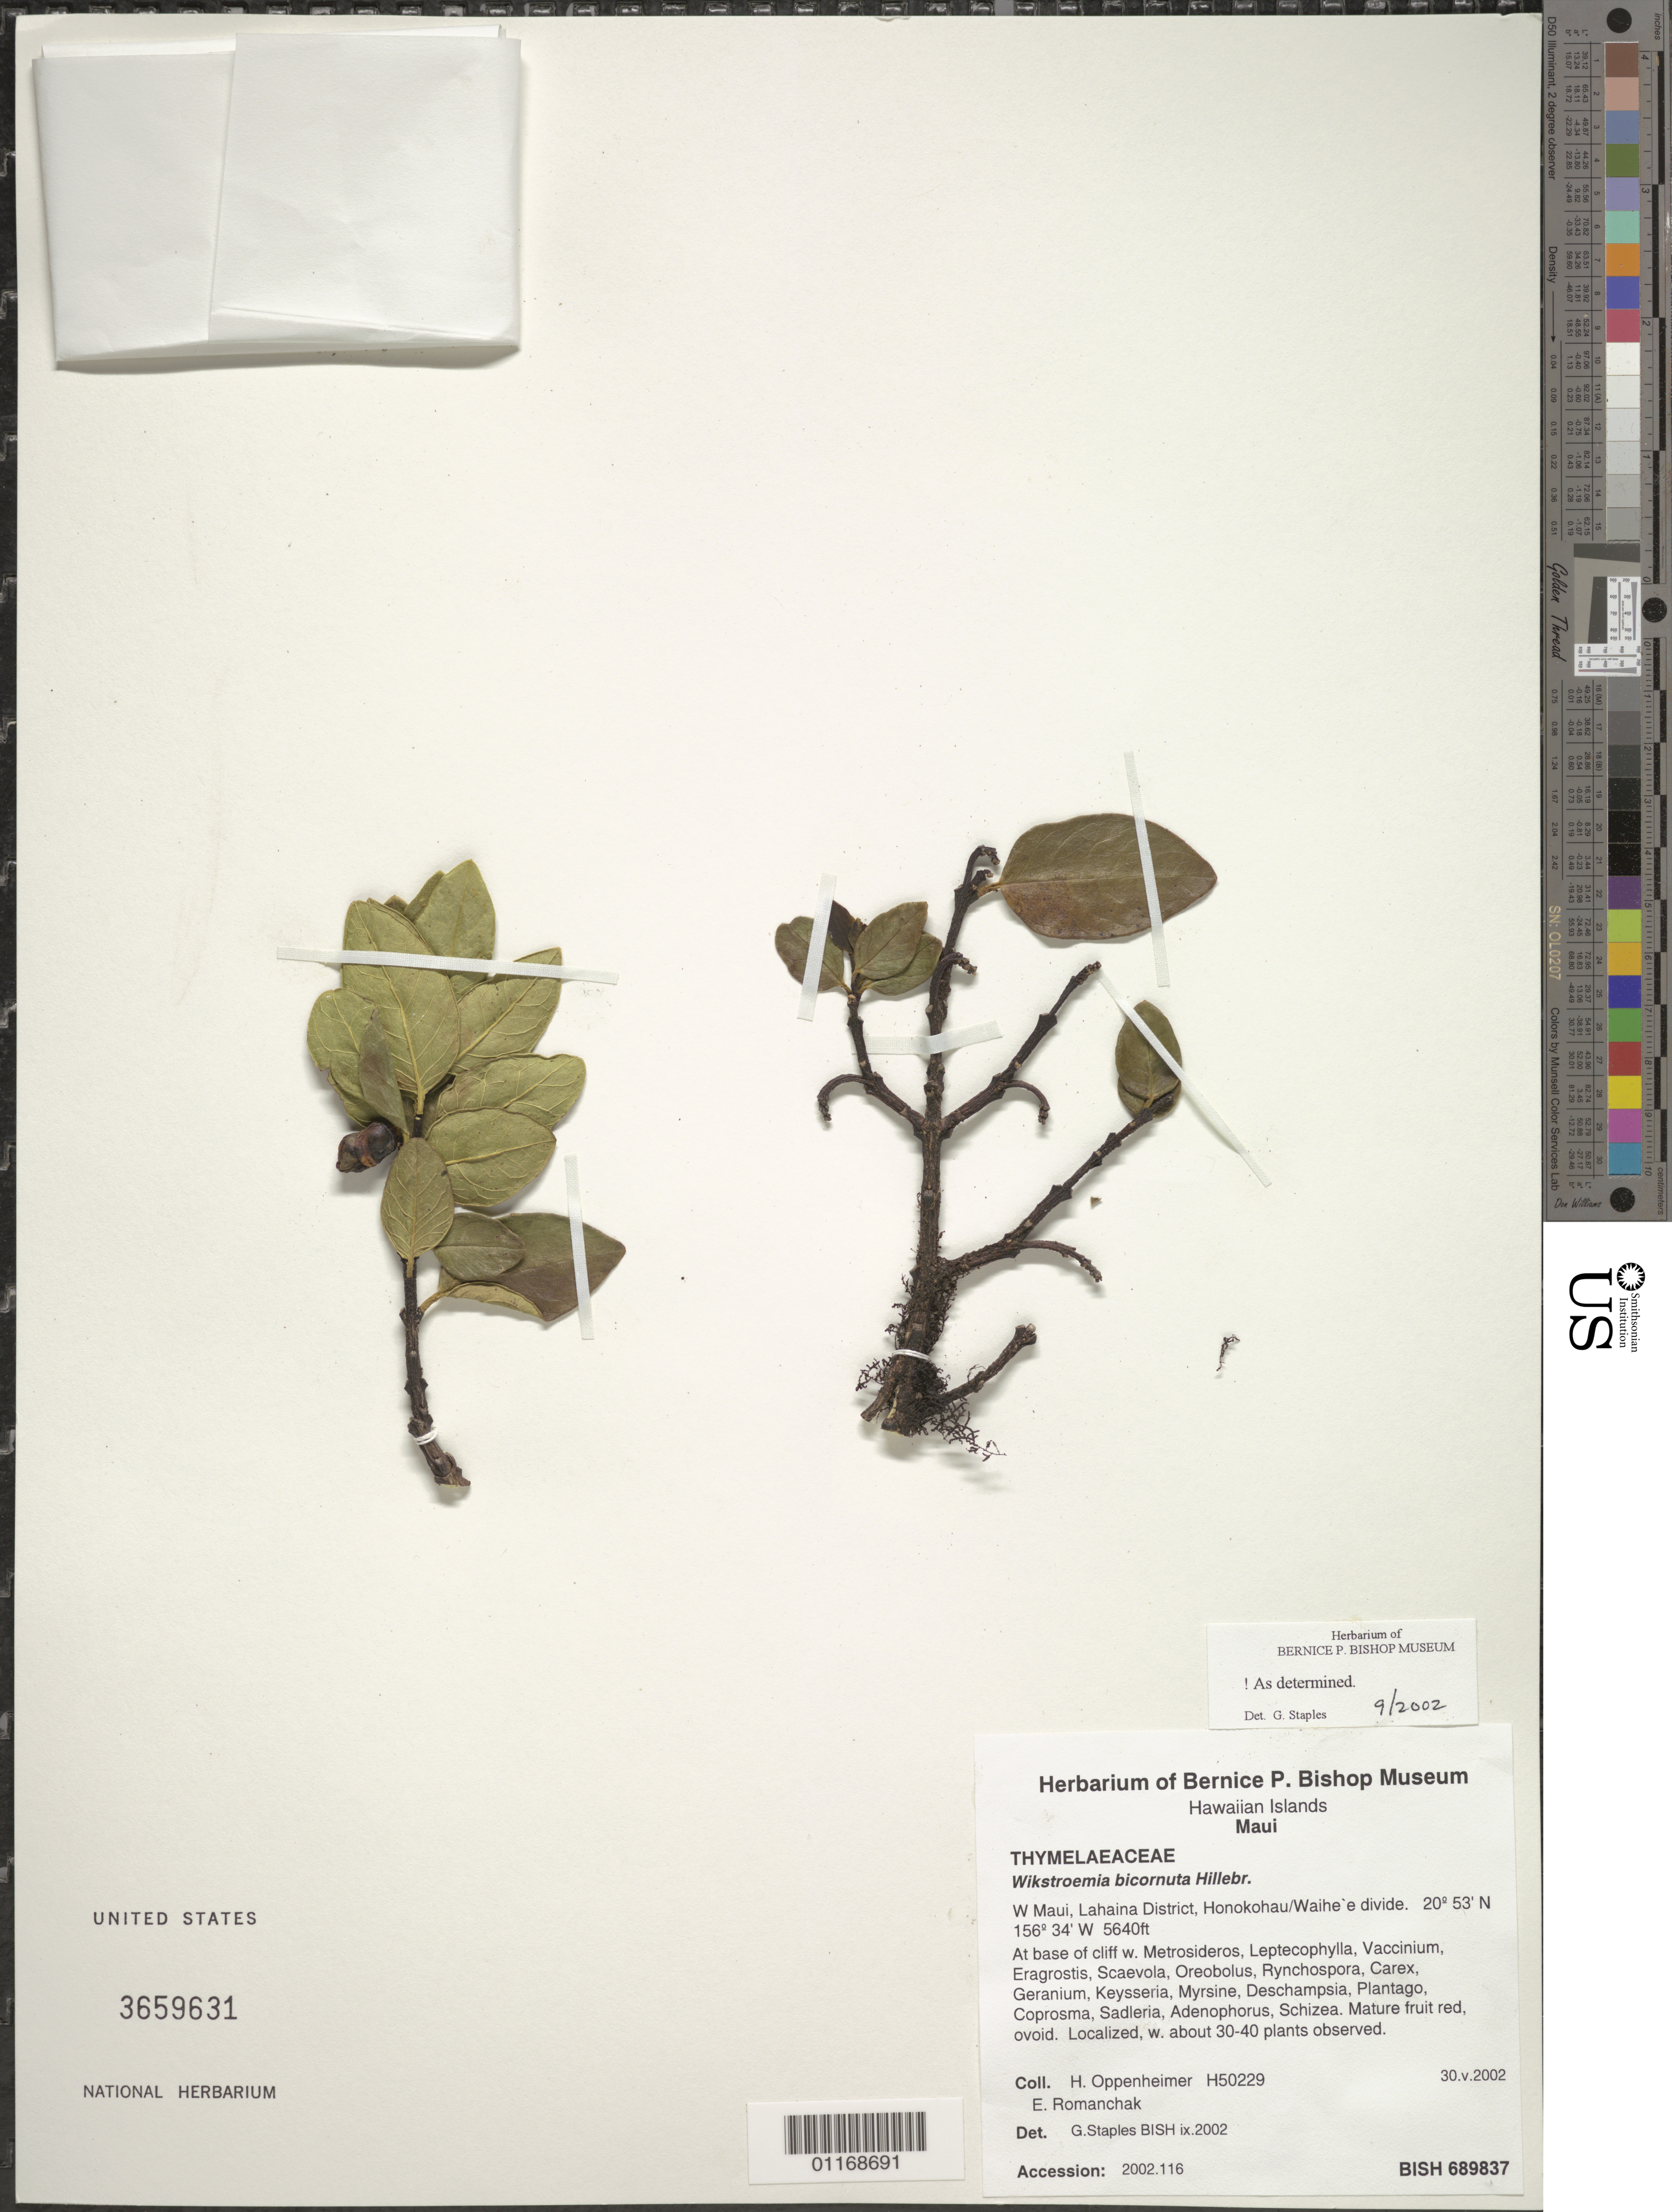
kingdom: Plantae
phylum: Tracheophyta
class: Magnoliopsida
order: Malvales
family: Thymelaeaceae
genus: Wikstroemia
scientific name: Wikstroemia bicornuta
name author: Hillebr.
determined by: Staples, G. W.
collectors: H. L. Oppenheimer & E. Romanchak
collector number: H50229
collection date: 2002-05-30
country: United States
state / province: Hawaii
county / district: Maui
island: Maui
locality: W. Maui, Lahaina District, Honokohau/Waihe'e divide, at base of cliff.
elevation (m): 1719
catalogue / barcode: US 3659631